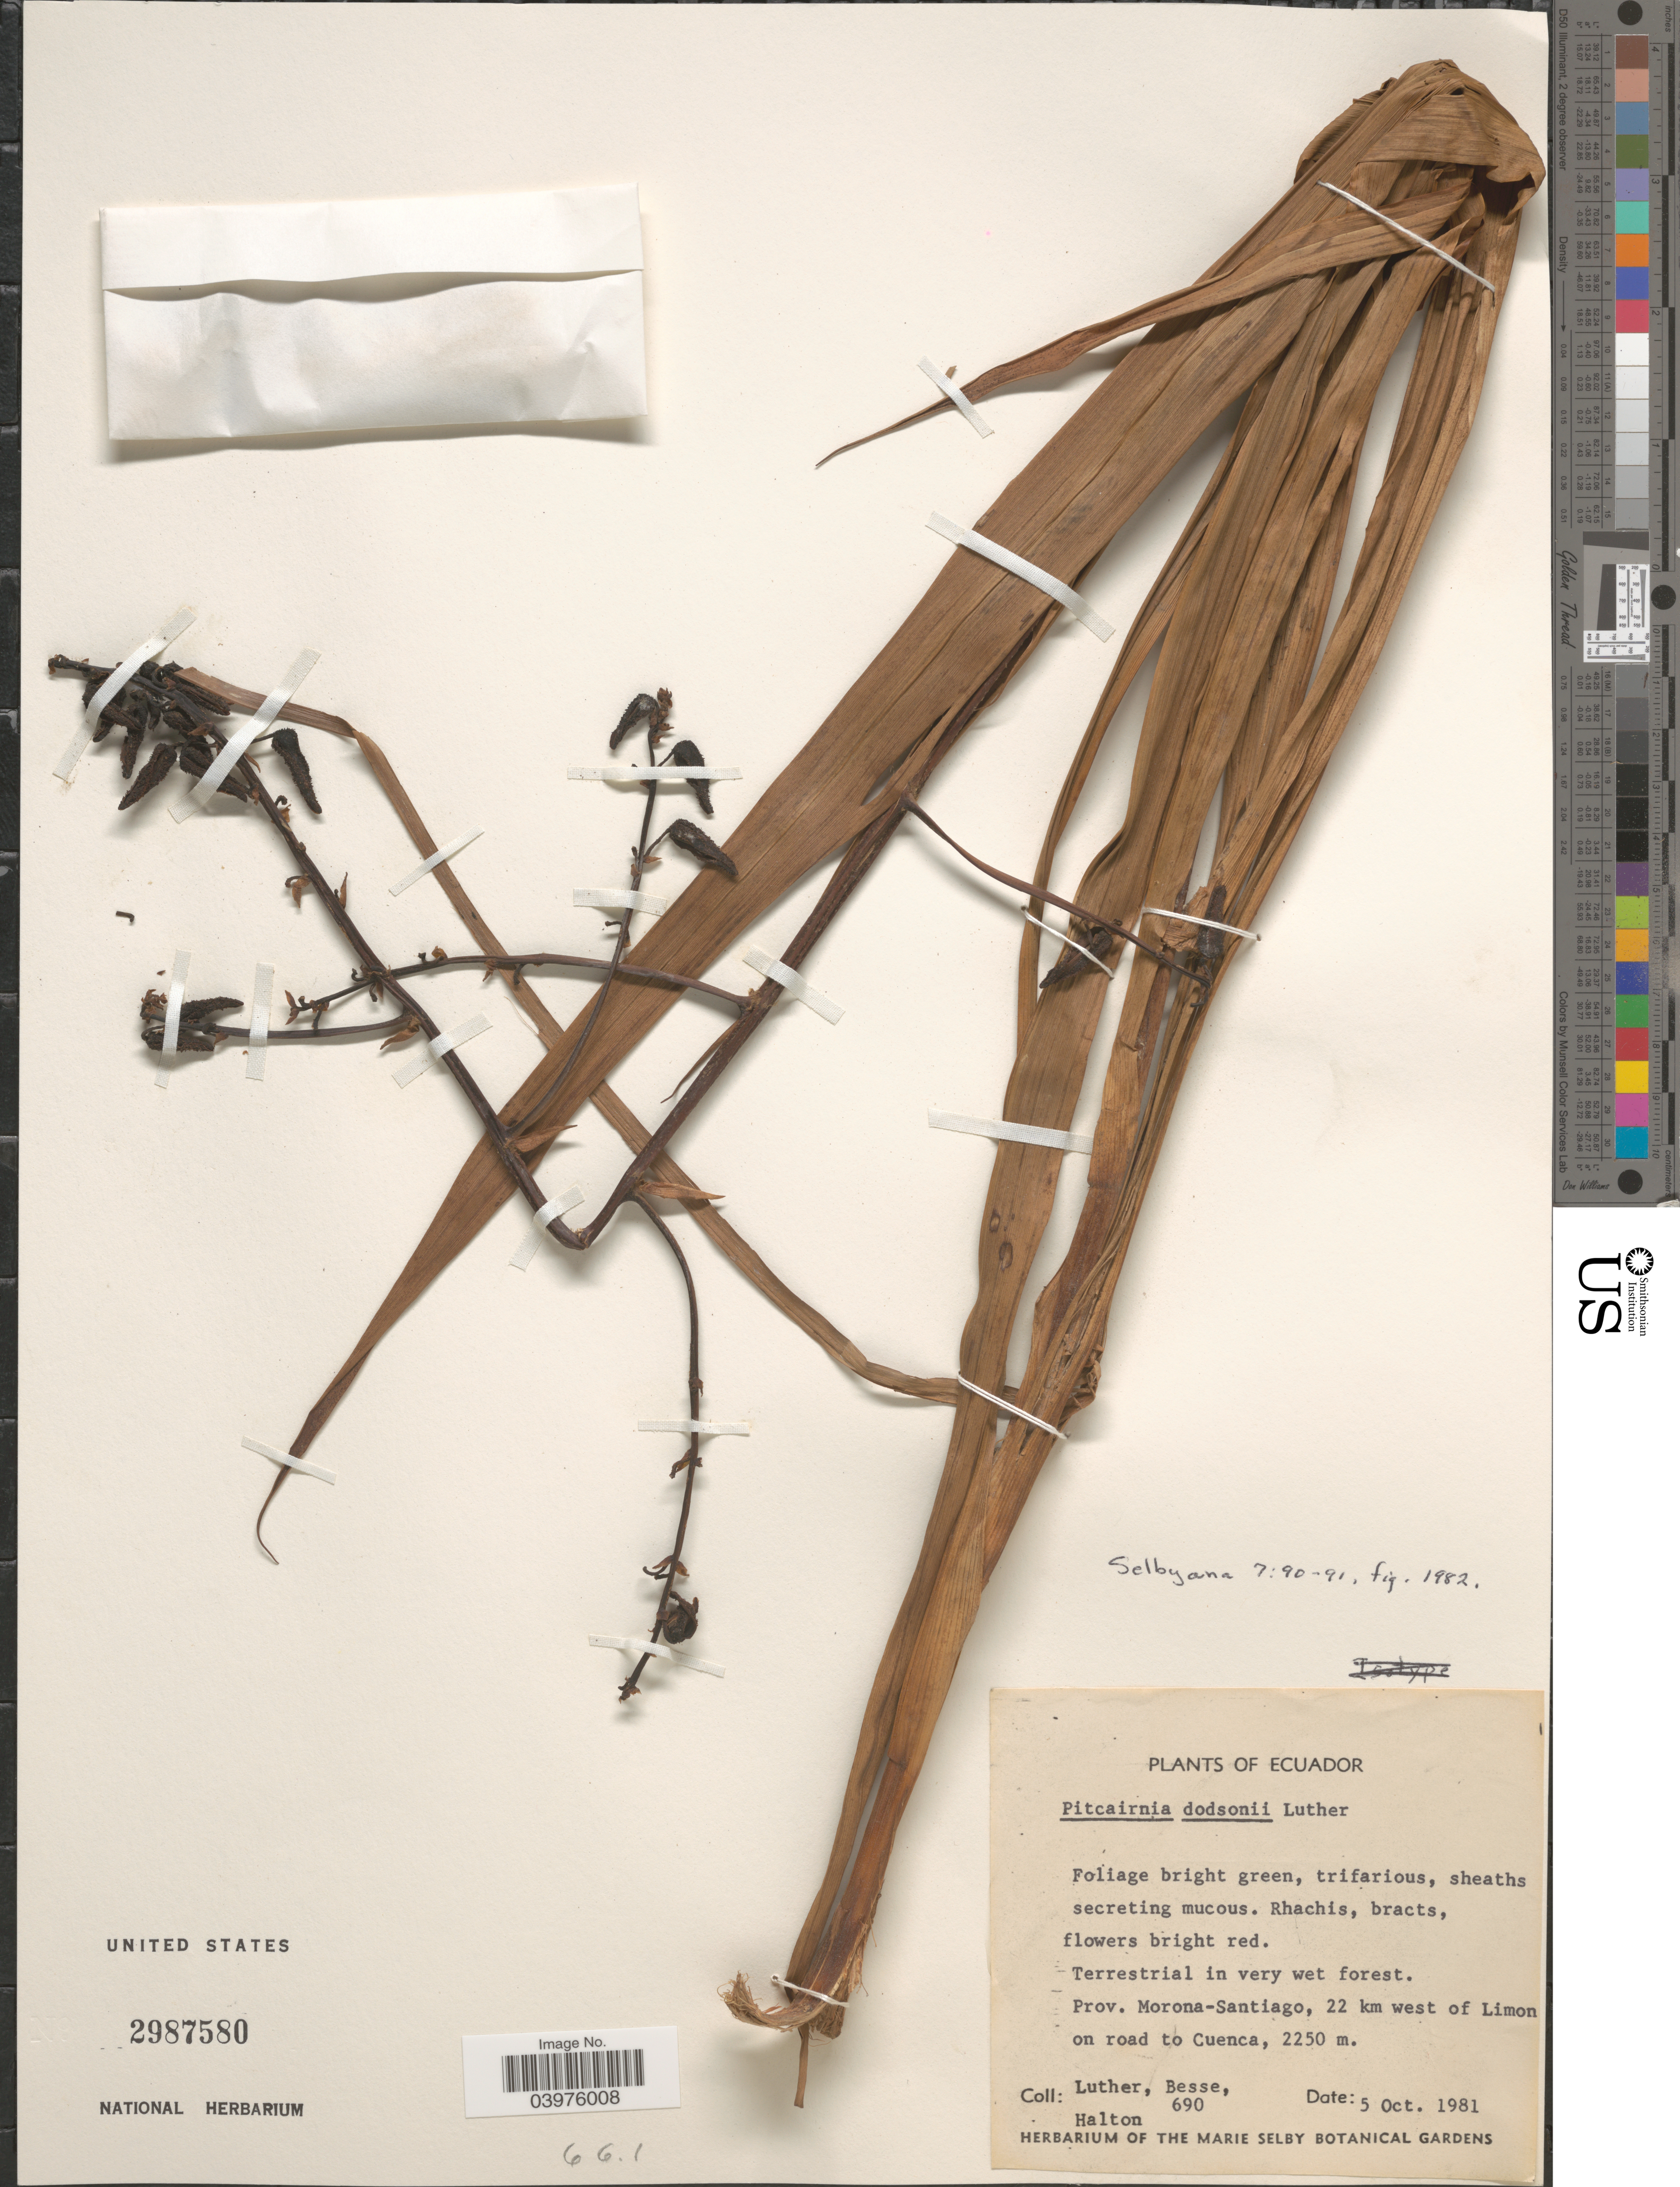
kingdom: Plantae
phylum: Tracheophyta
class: Liliopsida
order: Poales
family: Bromeliaceae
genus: Pitcairnia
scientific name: Pitcairnia dodsonii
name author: H. Luther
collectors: -- Luther, -. Besse & -. Halton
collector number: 690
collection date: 1981-10-05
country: Ecuador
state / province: Morona-Santiago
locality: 22 km west of Limon on road to Cuenca.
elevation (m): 2250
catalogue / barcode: US 2987580